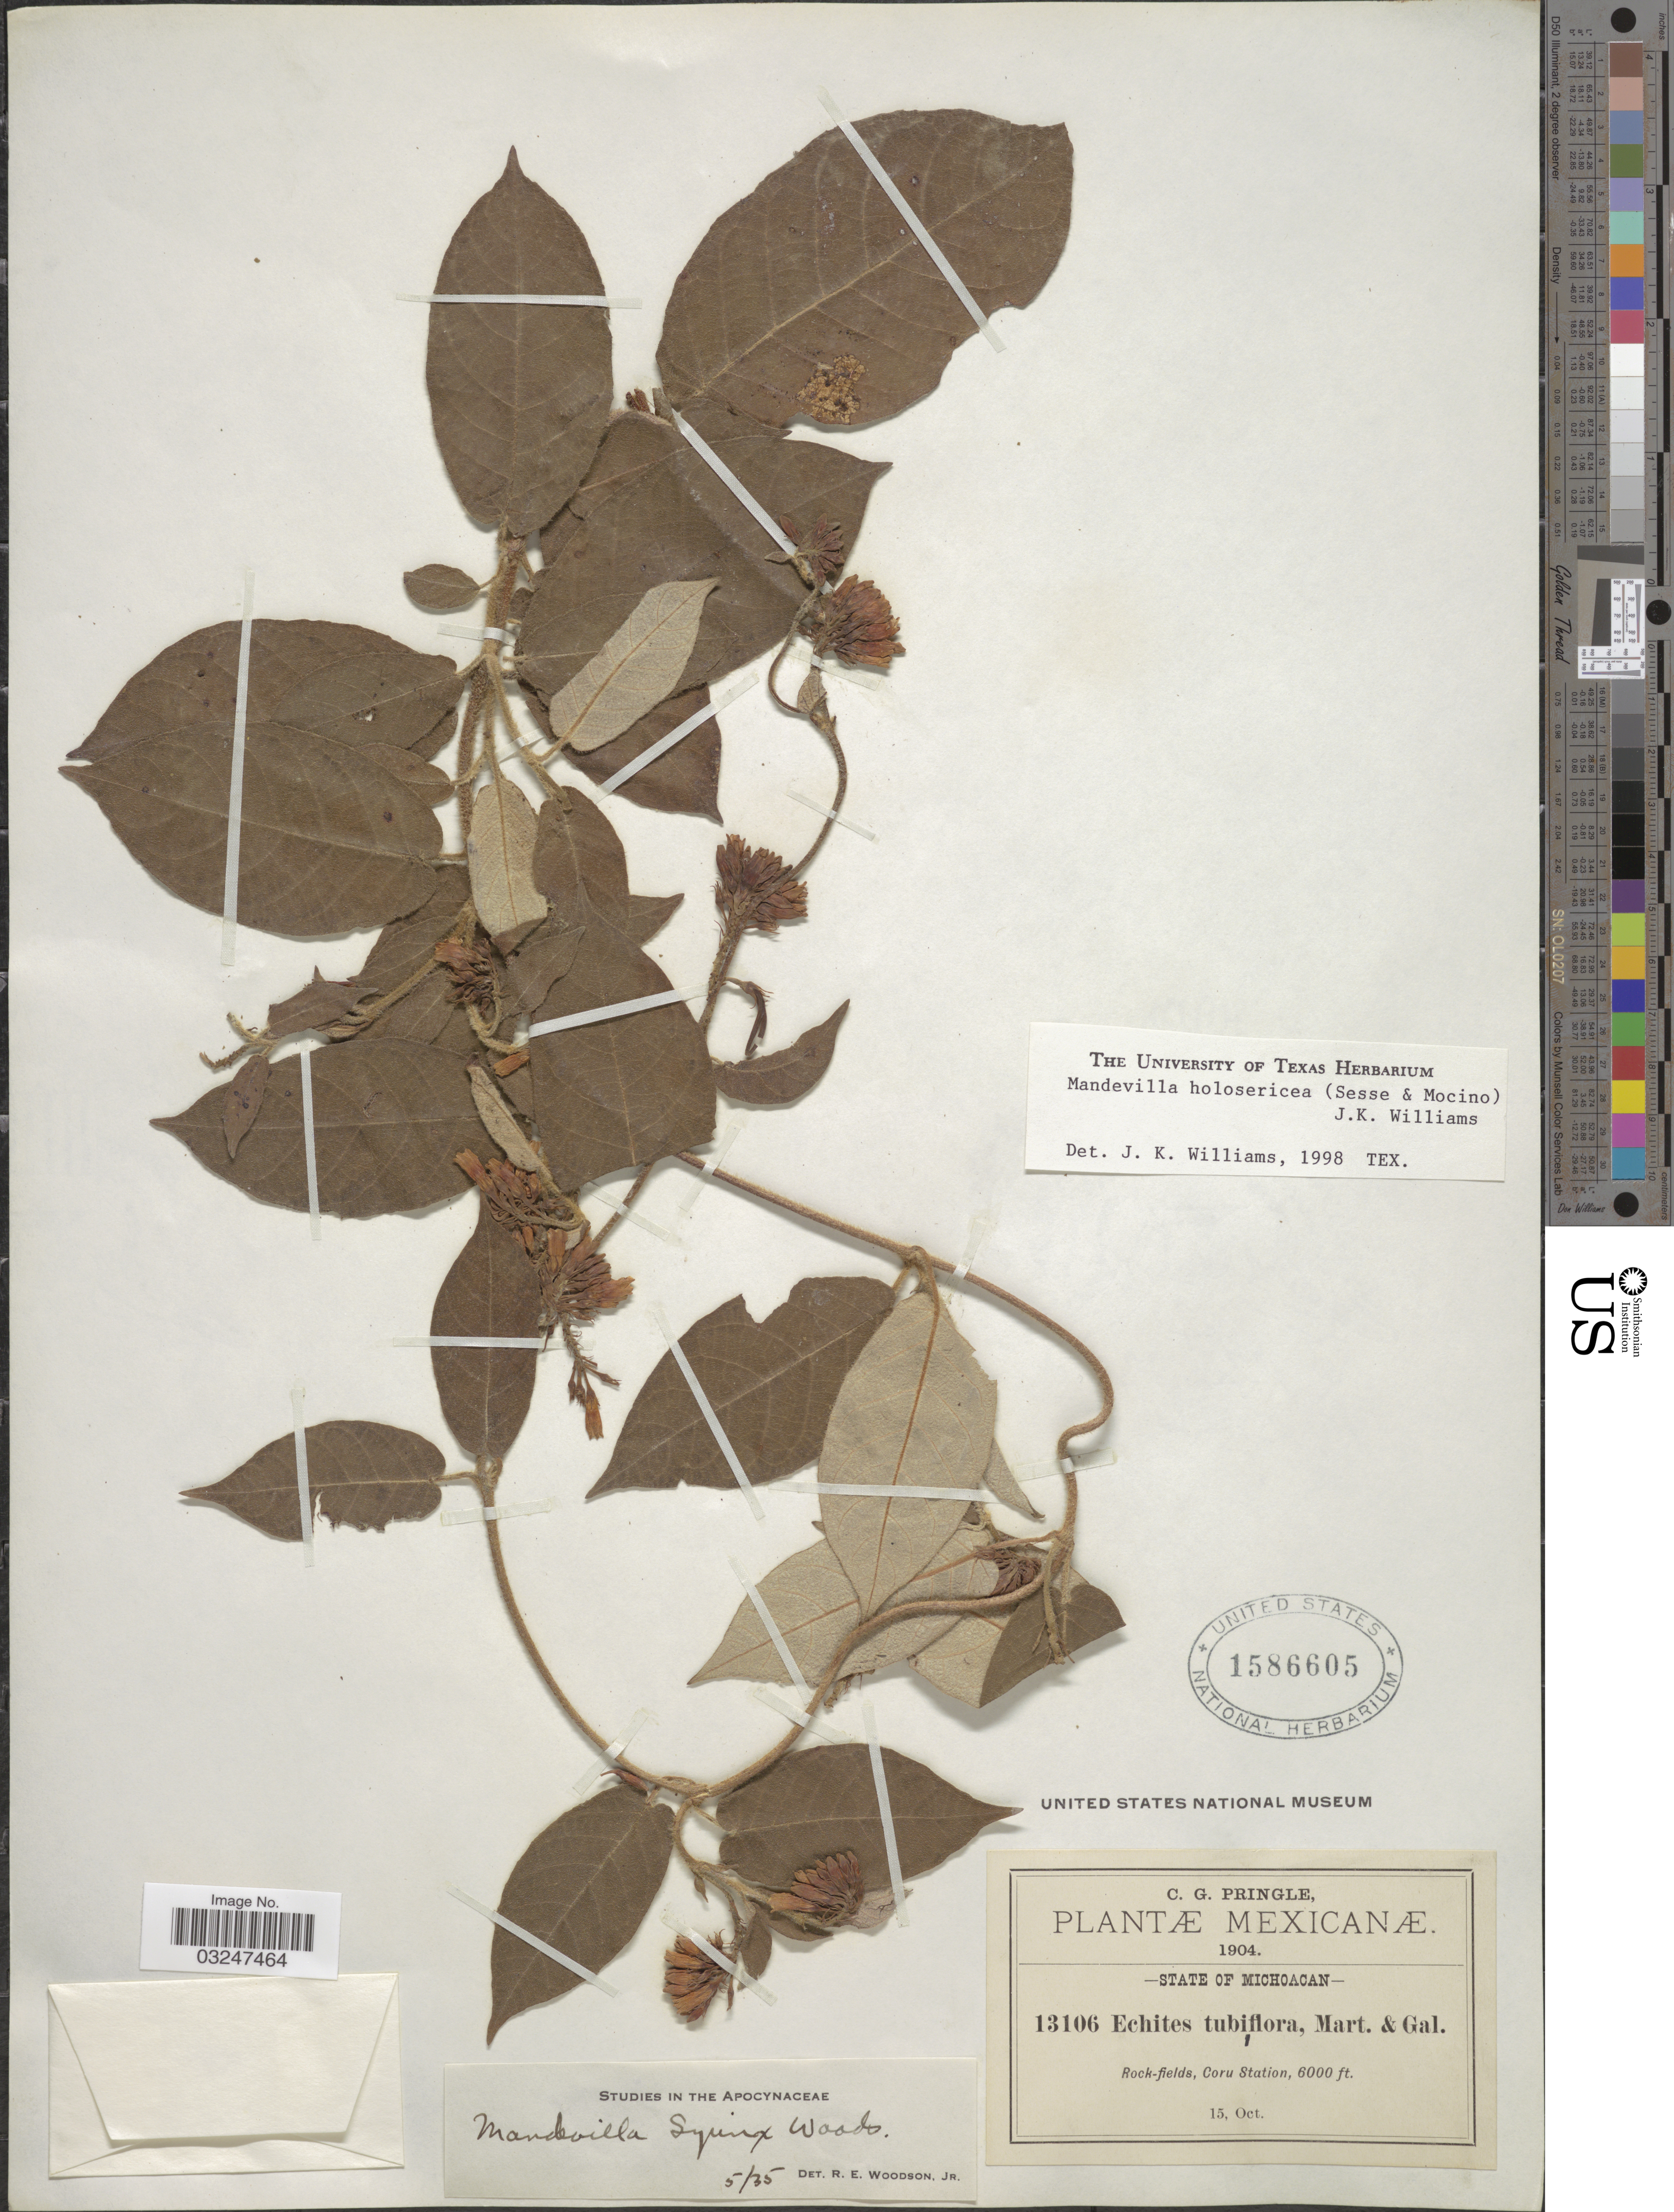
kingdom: Plantae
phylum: Tracheophyta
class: Magnoliopsida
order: Gentianales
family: Apocynaceae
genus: Mandevilla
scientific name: Mandevilla holosericea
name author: (Sessé & Moc.) J.K. Williams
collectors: C. G. Pringle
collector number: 13106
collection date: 1904-10-15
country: Mexico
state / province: Michoacán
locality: Coru Station.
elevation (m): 1829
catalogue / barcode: US 1586605